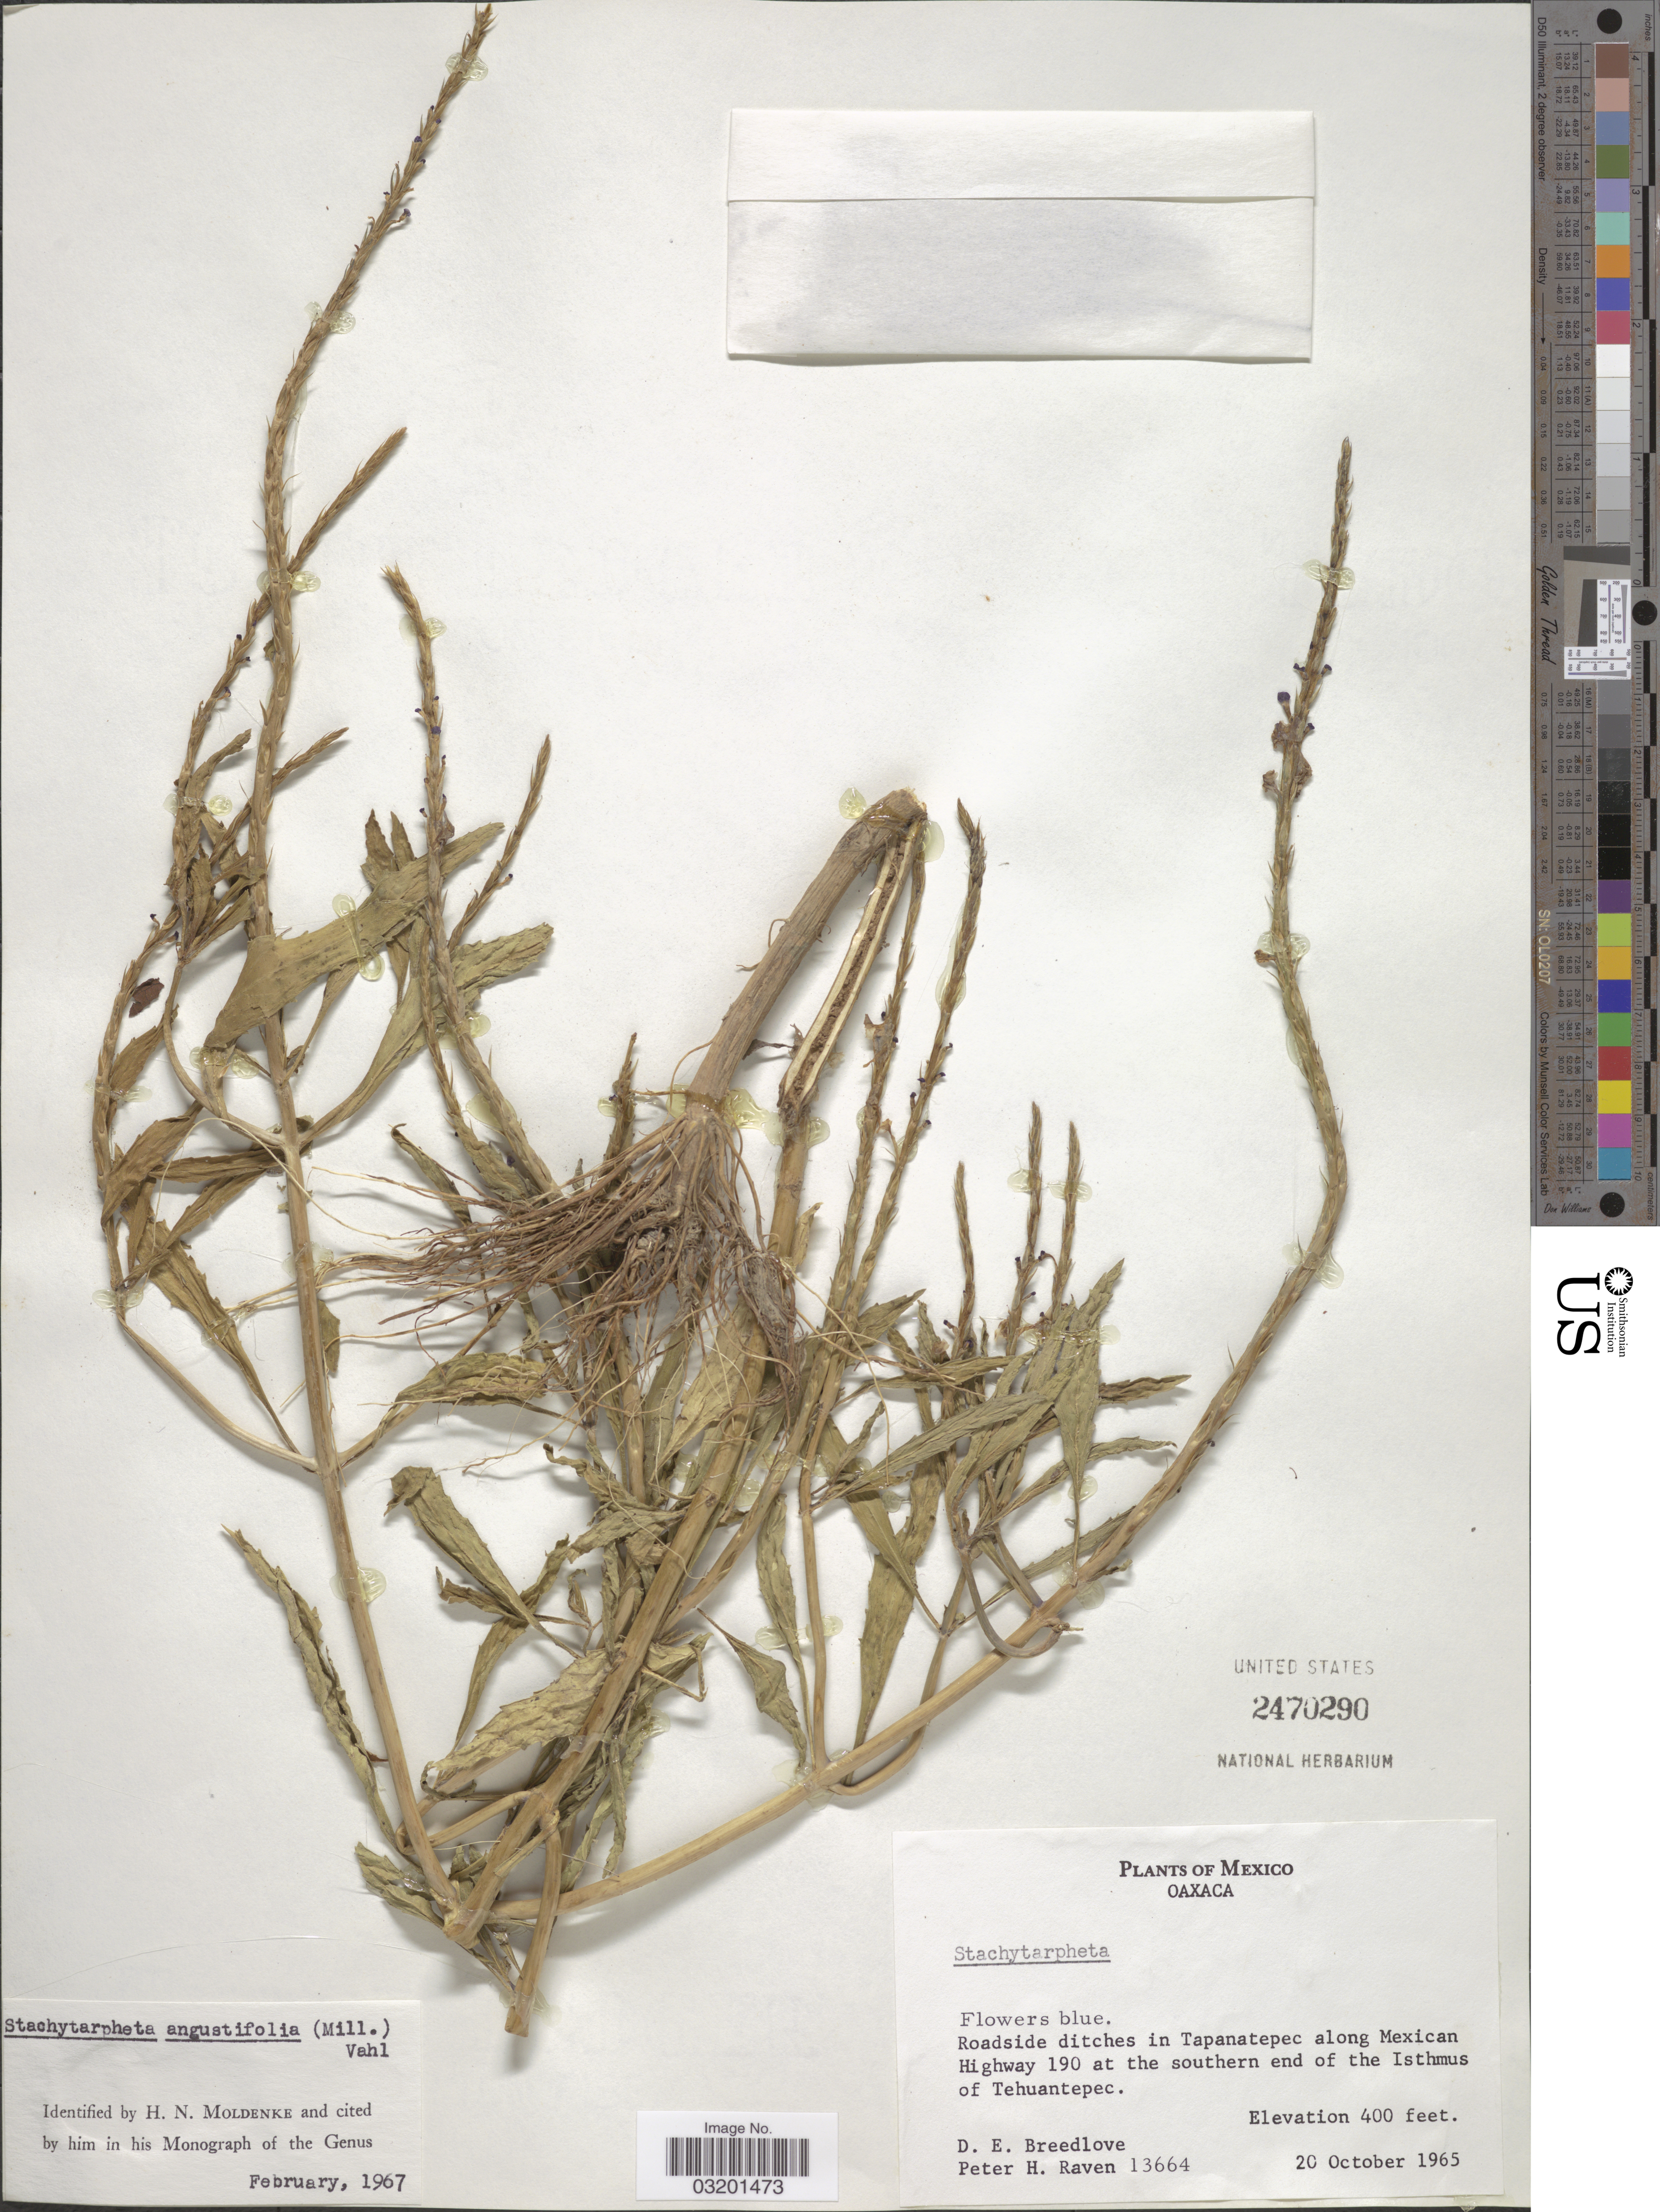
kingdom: Plantae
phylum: Tracheophyta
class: Magnoliopsida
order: Lamiales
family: Verbenaceae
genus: Stachytarpheta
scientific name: Stachytarpheta angustifolia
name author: (Mill.) Vahl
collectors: D. E. Breedlove & P. Raven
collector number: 13664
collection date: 1965-10-20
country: Mexico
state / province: Oaxaca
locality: Roadside ditches in Tapanatepec along Mexican Highway 190 at the southwen end of the Isthmus of Tehuantepec.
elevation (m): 122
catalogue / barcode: US 2470290